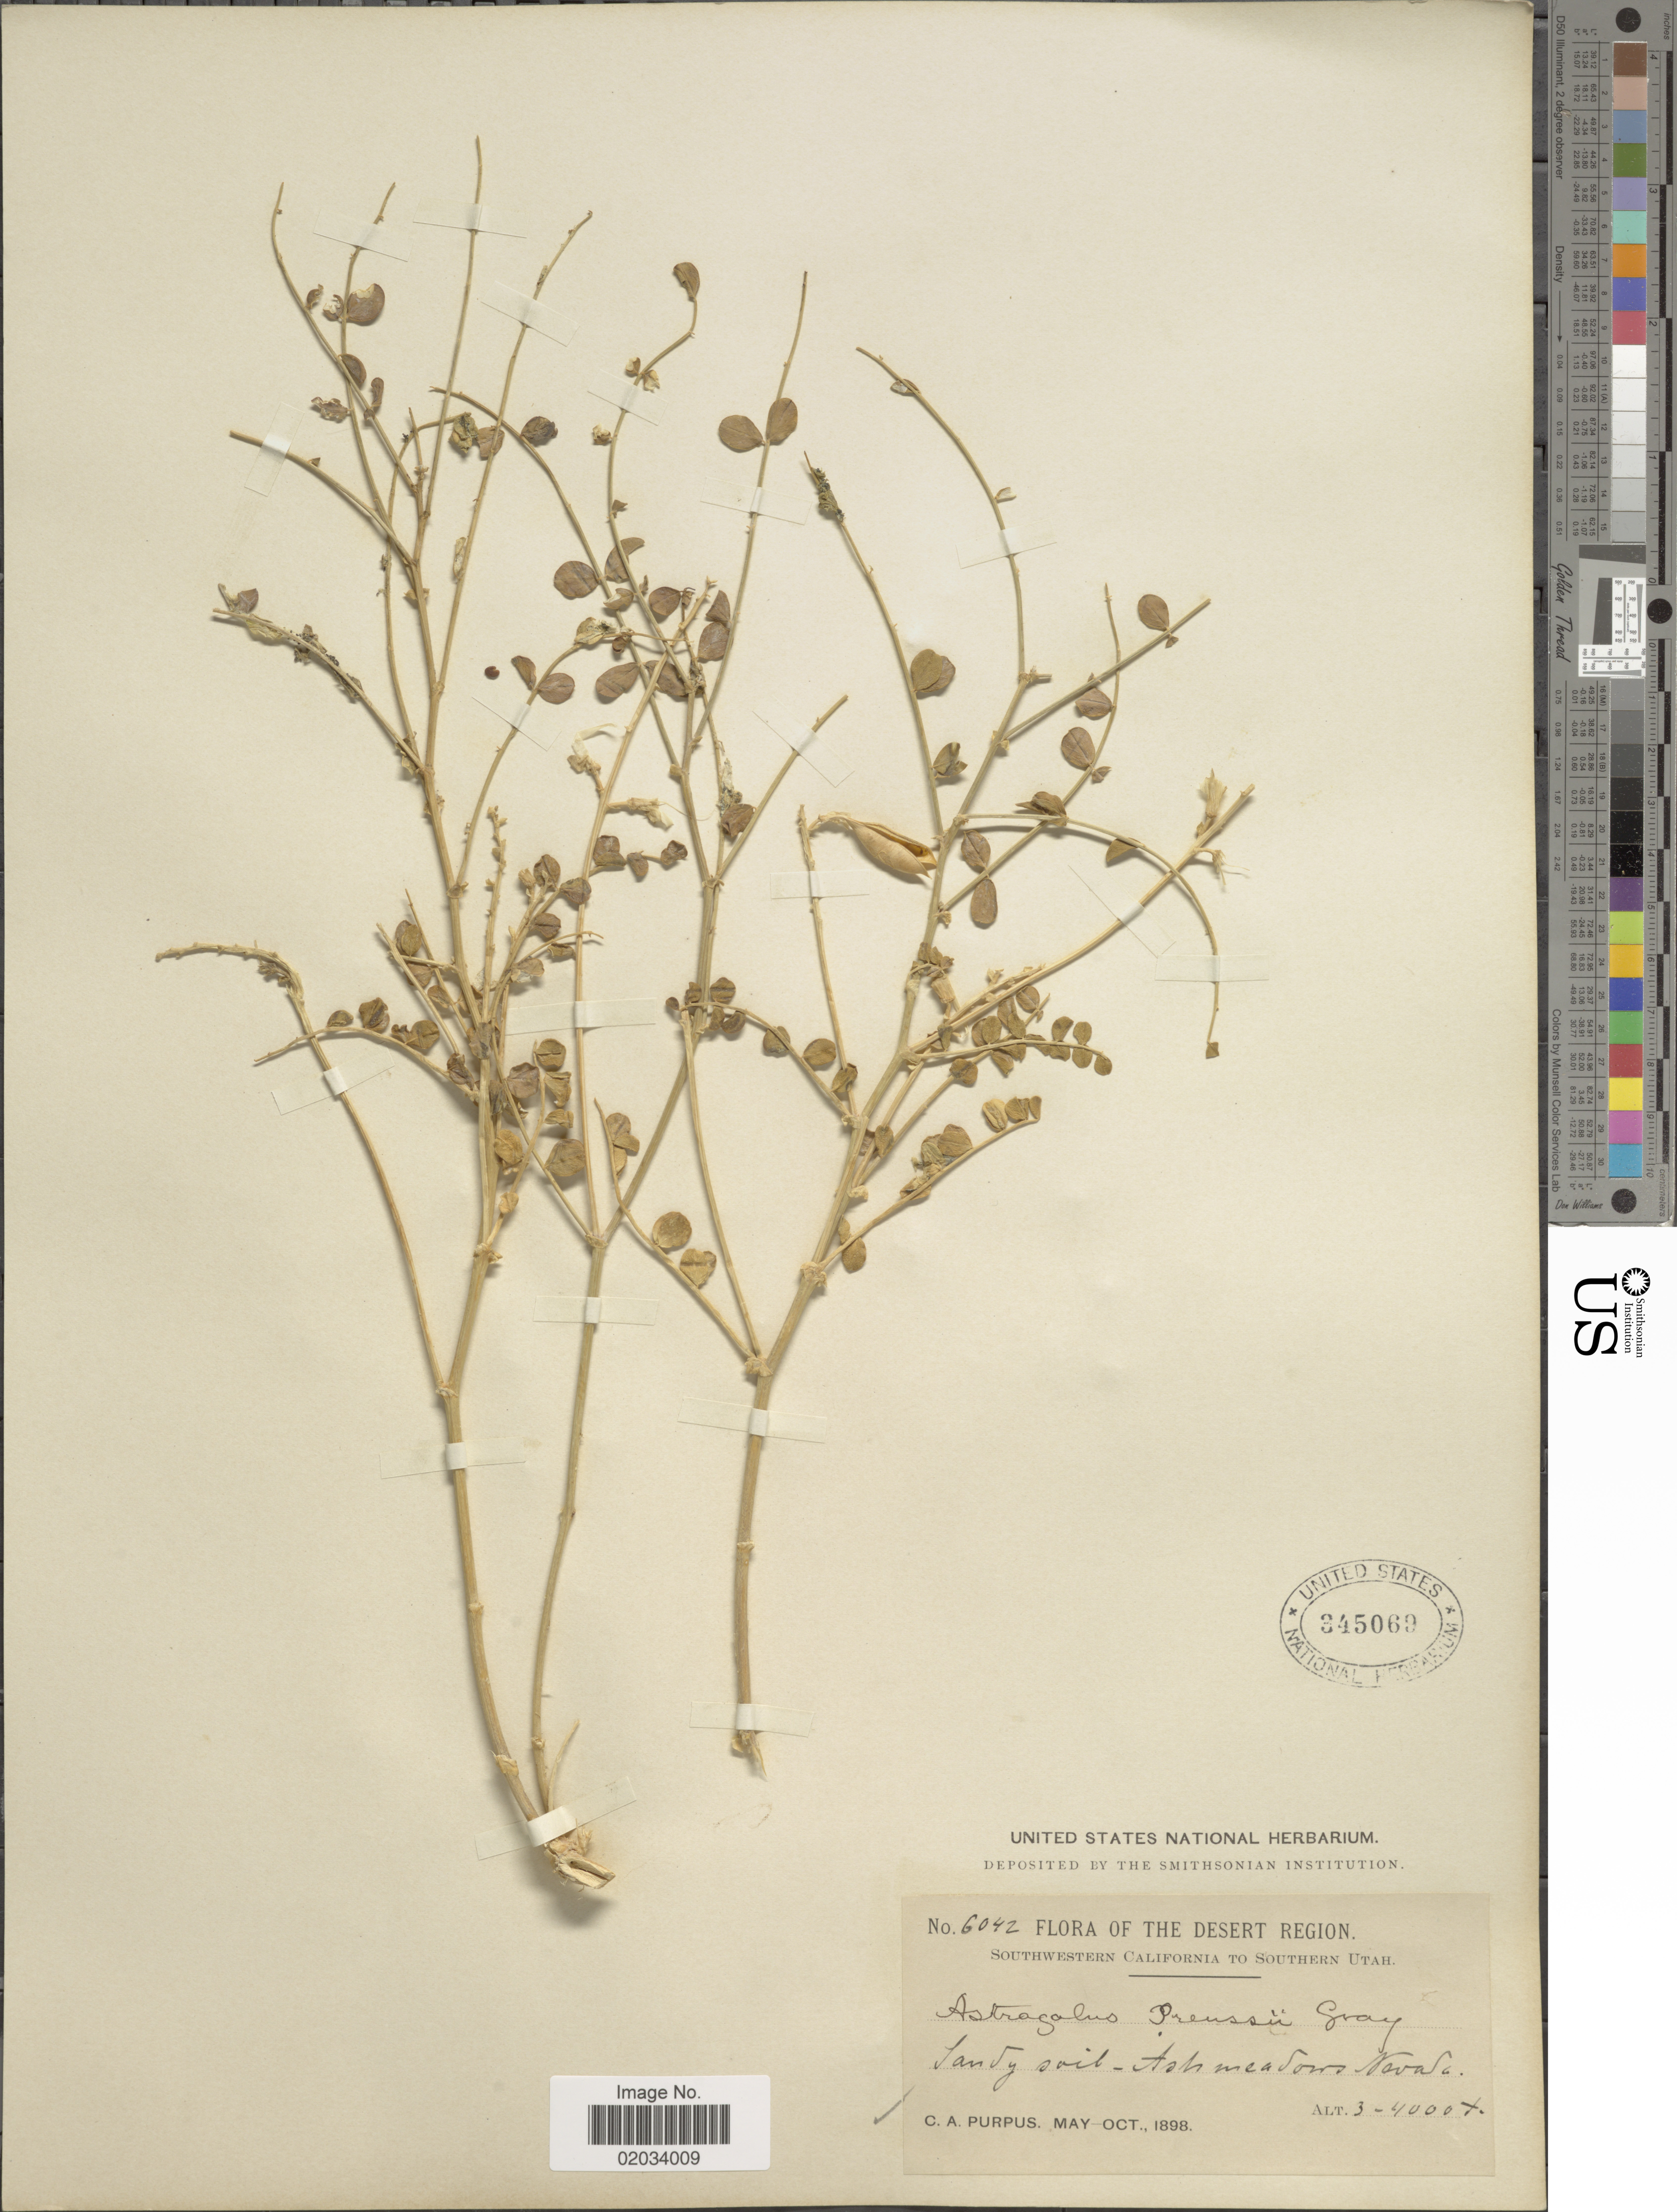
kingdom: Plantae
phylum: Tracheophyta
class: Magnoliopsida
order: Fabales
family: Fabaceae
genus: Astragalus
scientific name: Astragalus preussii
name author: A. Gray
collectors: C. A. Purpus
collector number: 6042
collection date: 1898-05/1898-10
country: United States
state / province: Nevada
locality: The Desert Region. Ash meadows Nevada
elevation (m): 914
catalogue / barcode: US 345069